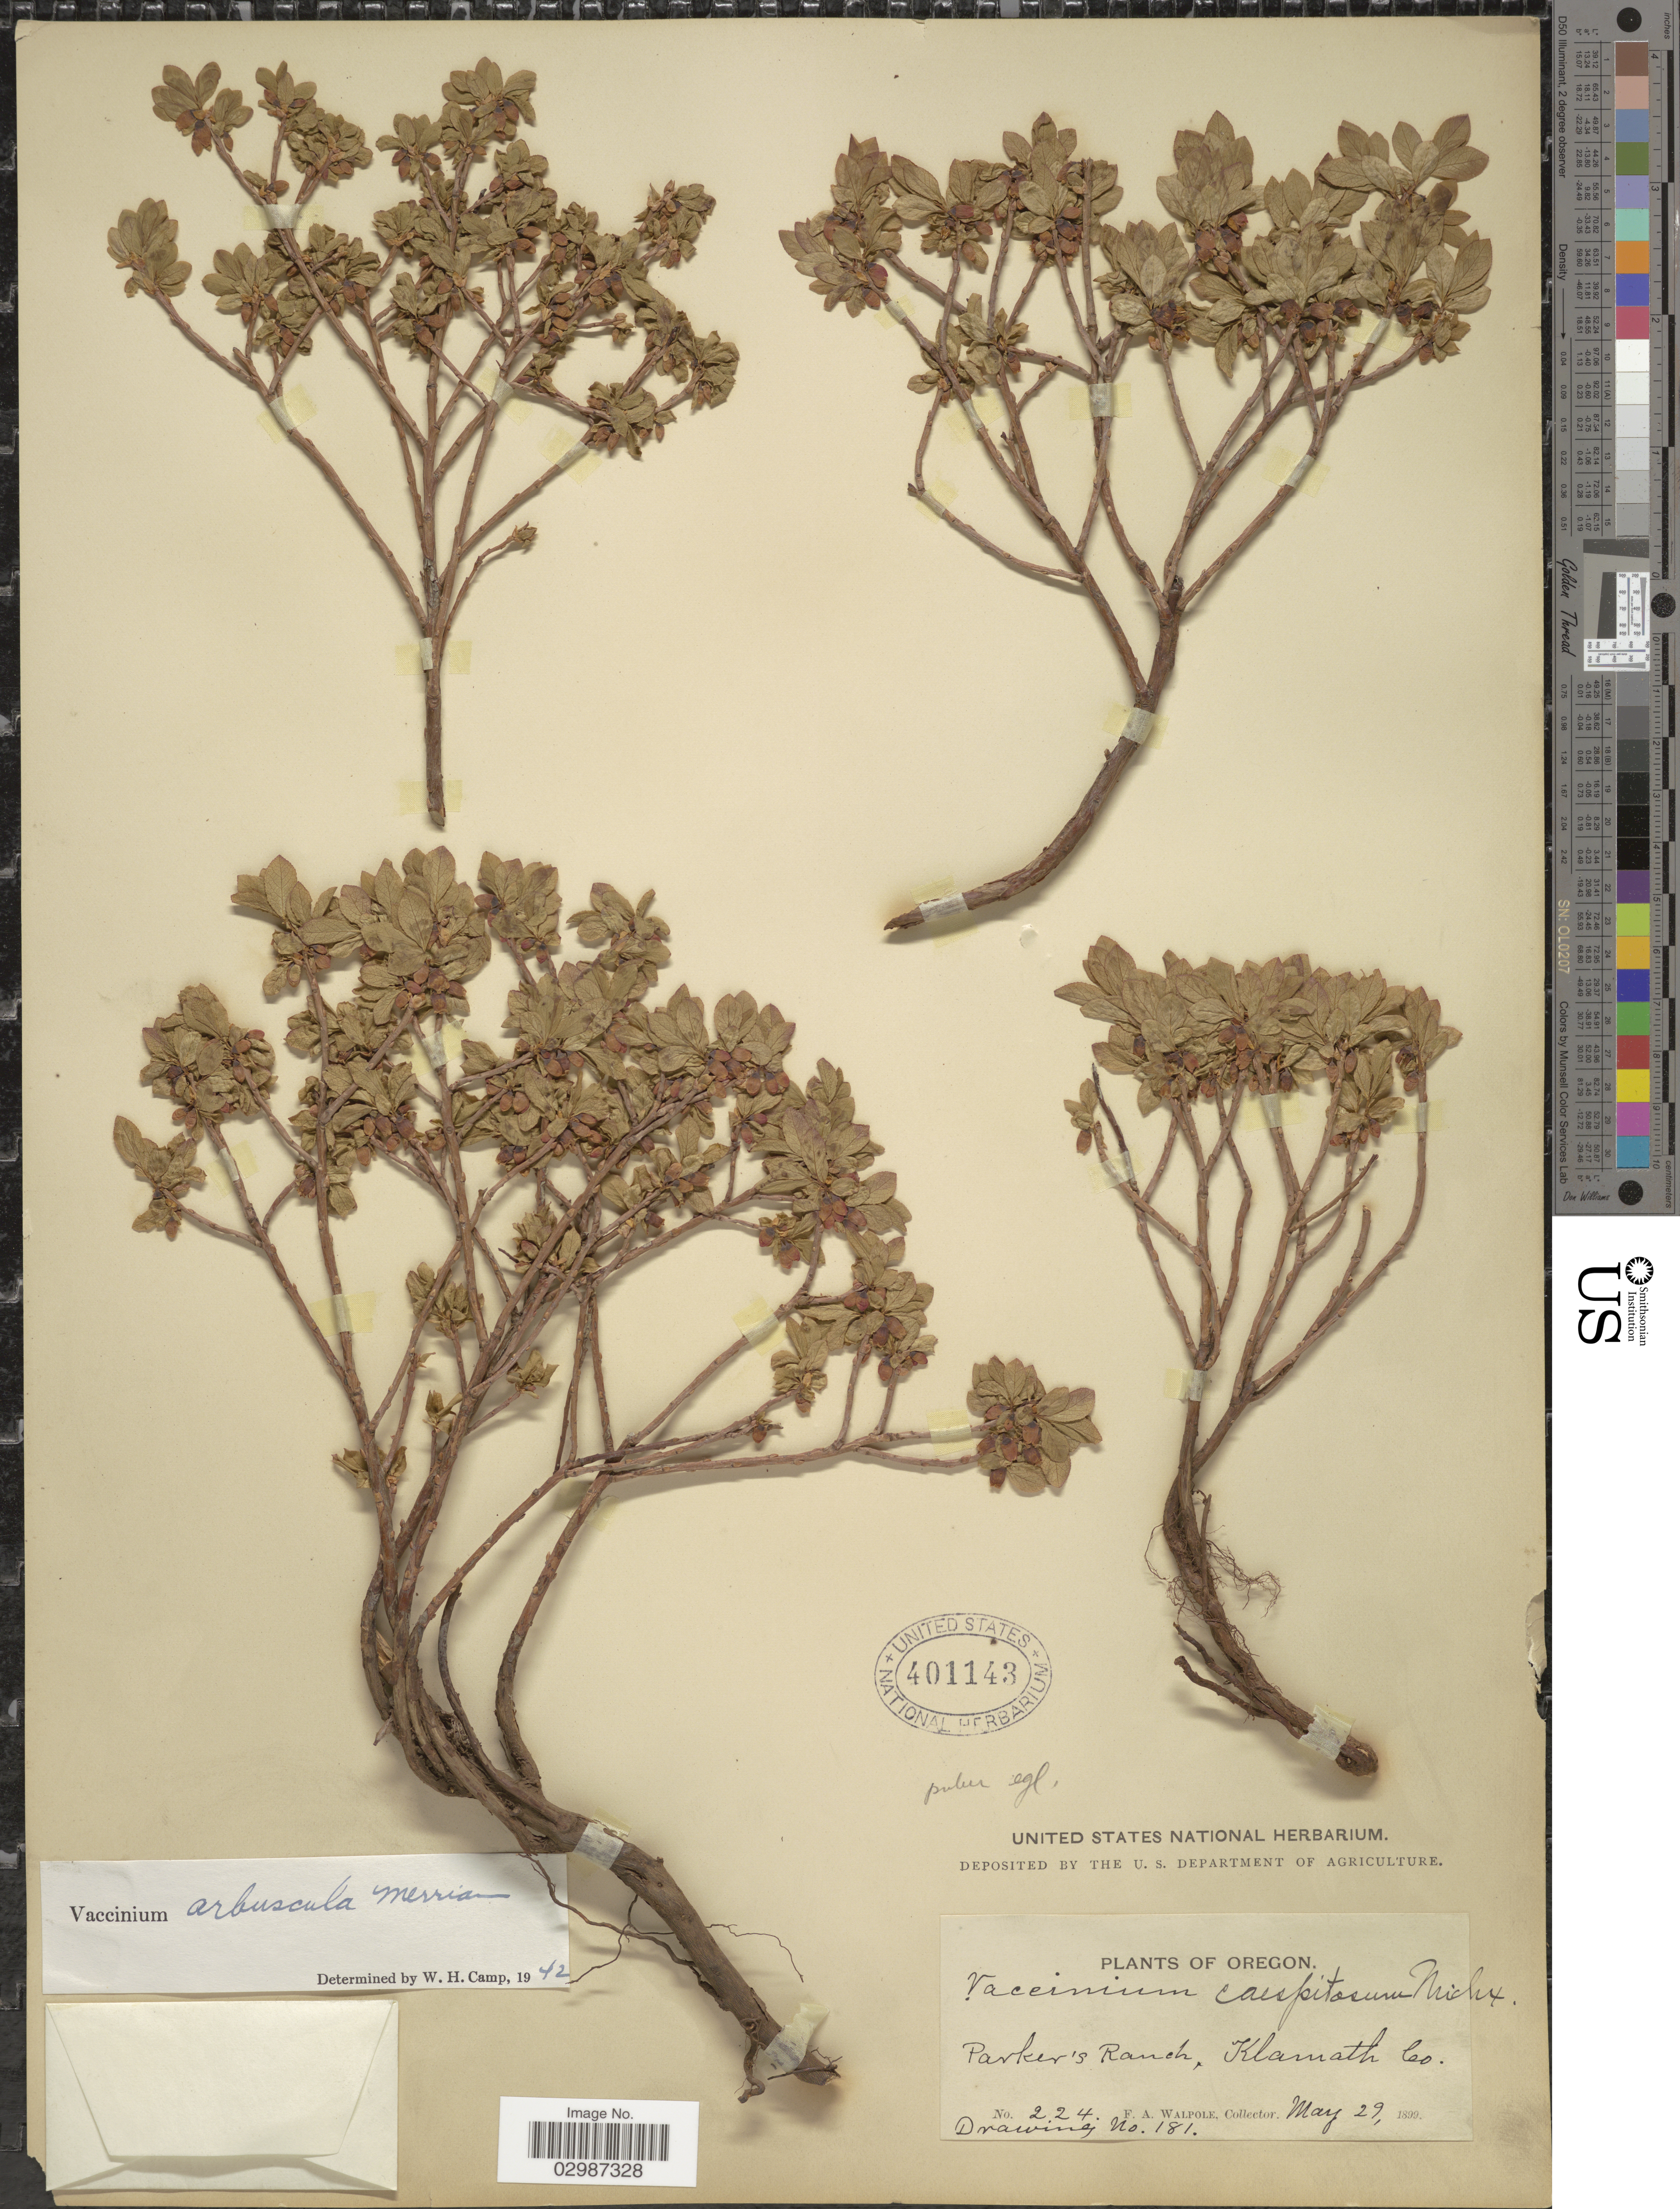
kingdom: Plantae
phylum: Tracheophyta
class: Magnoliopsida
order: Ericales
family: Ericaceae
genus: Vaccinium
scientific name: Vaccinium arbuscula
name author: (A. Gray) Merriam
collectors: F. Walpole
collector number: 224/181?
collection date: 1899-05-29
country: United States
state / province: Oregon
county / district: Klamath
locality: Parker's Ranch, Klamath Co.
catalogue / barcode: US 401143